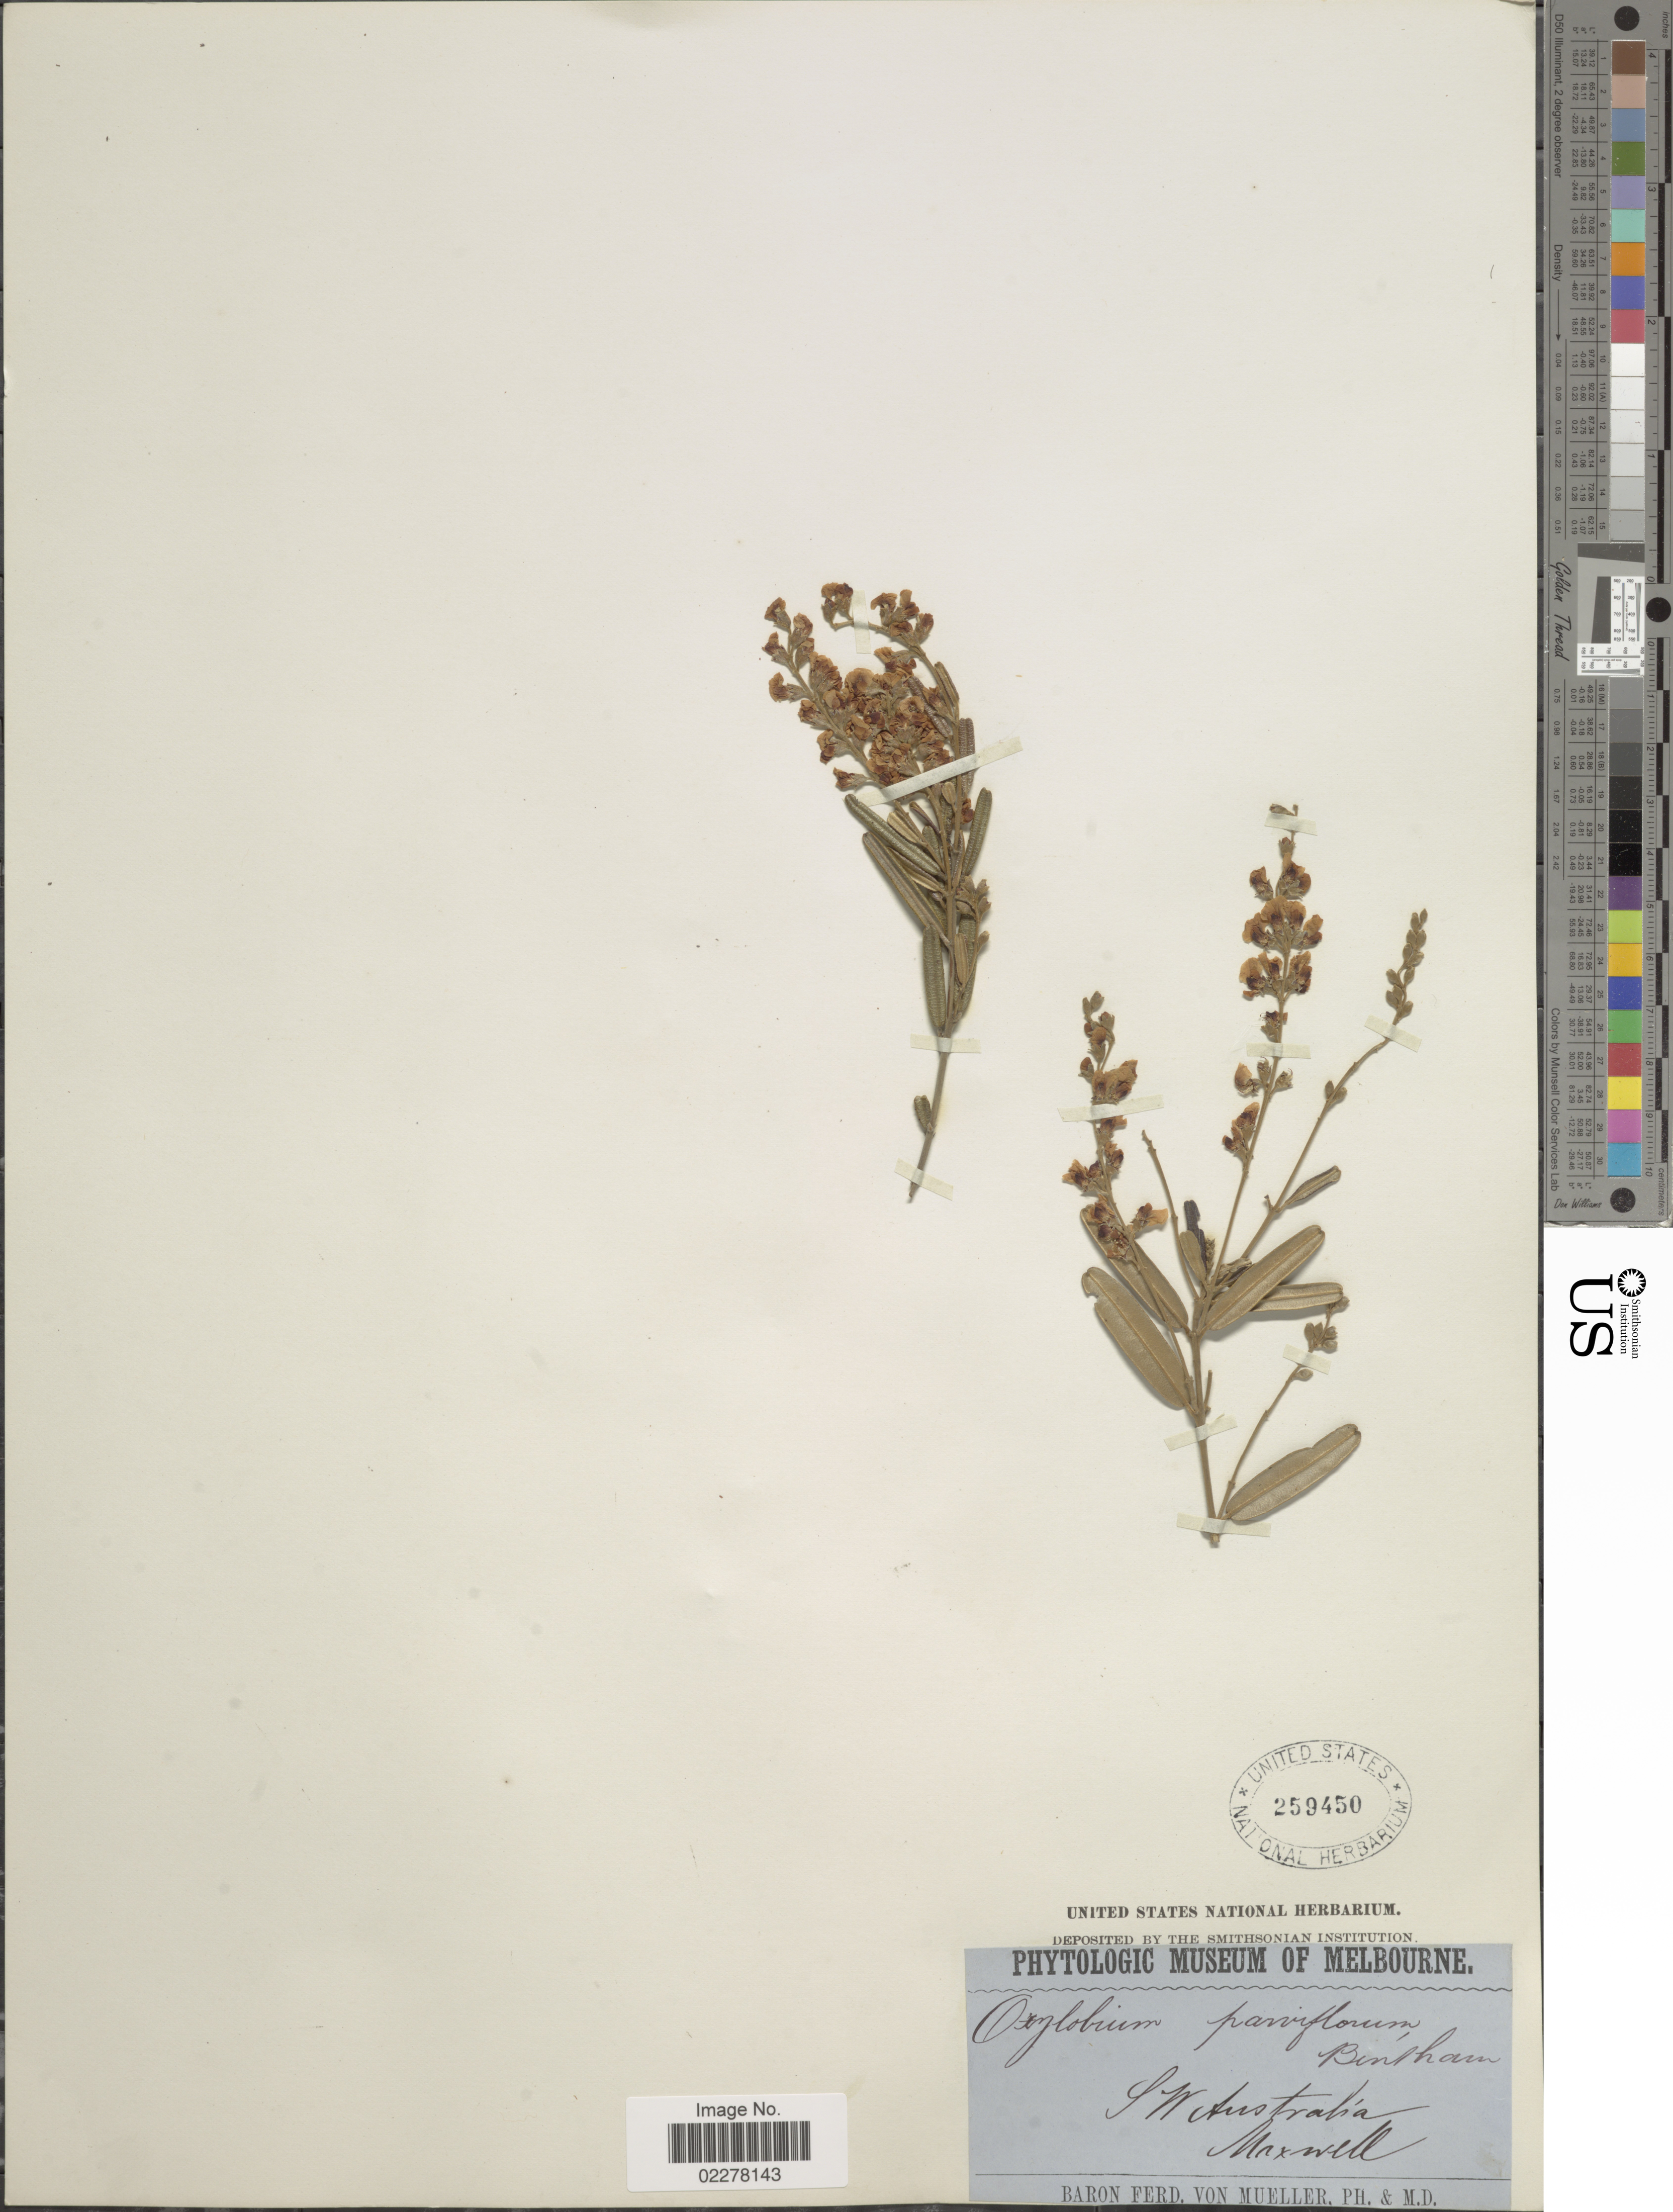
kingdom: Plantae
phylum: Tracheophyta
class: Magnoliopsida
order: Fabales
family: Fabaceae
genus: Gastrolobium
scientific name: Gastrolobium parviflorum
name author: (Benth.) Crisp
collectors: Maxwell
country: Australia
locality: S.W. Australia.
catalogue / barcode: US 259450